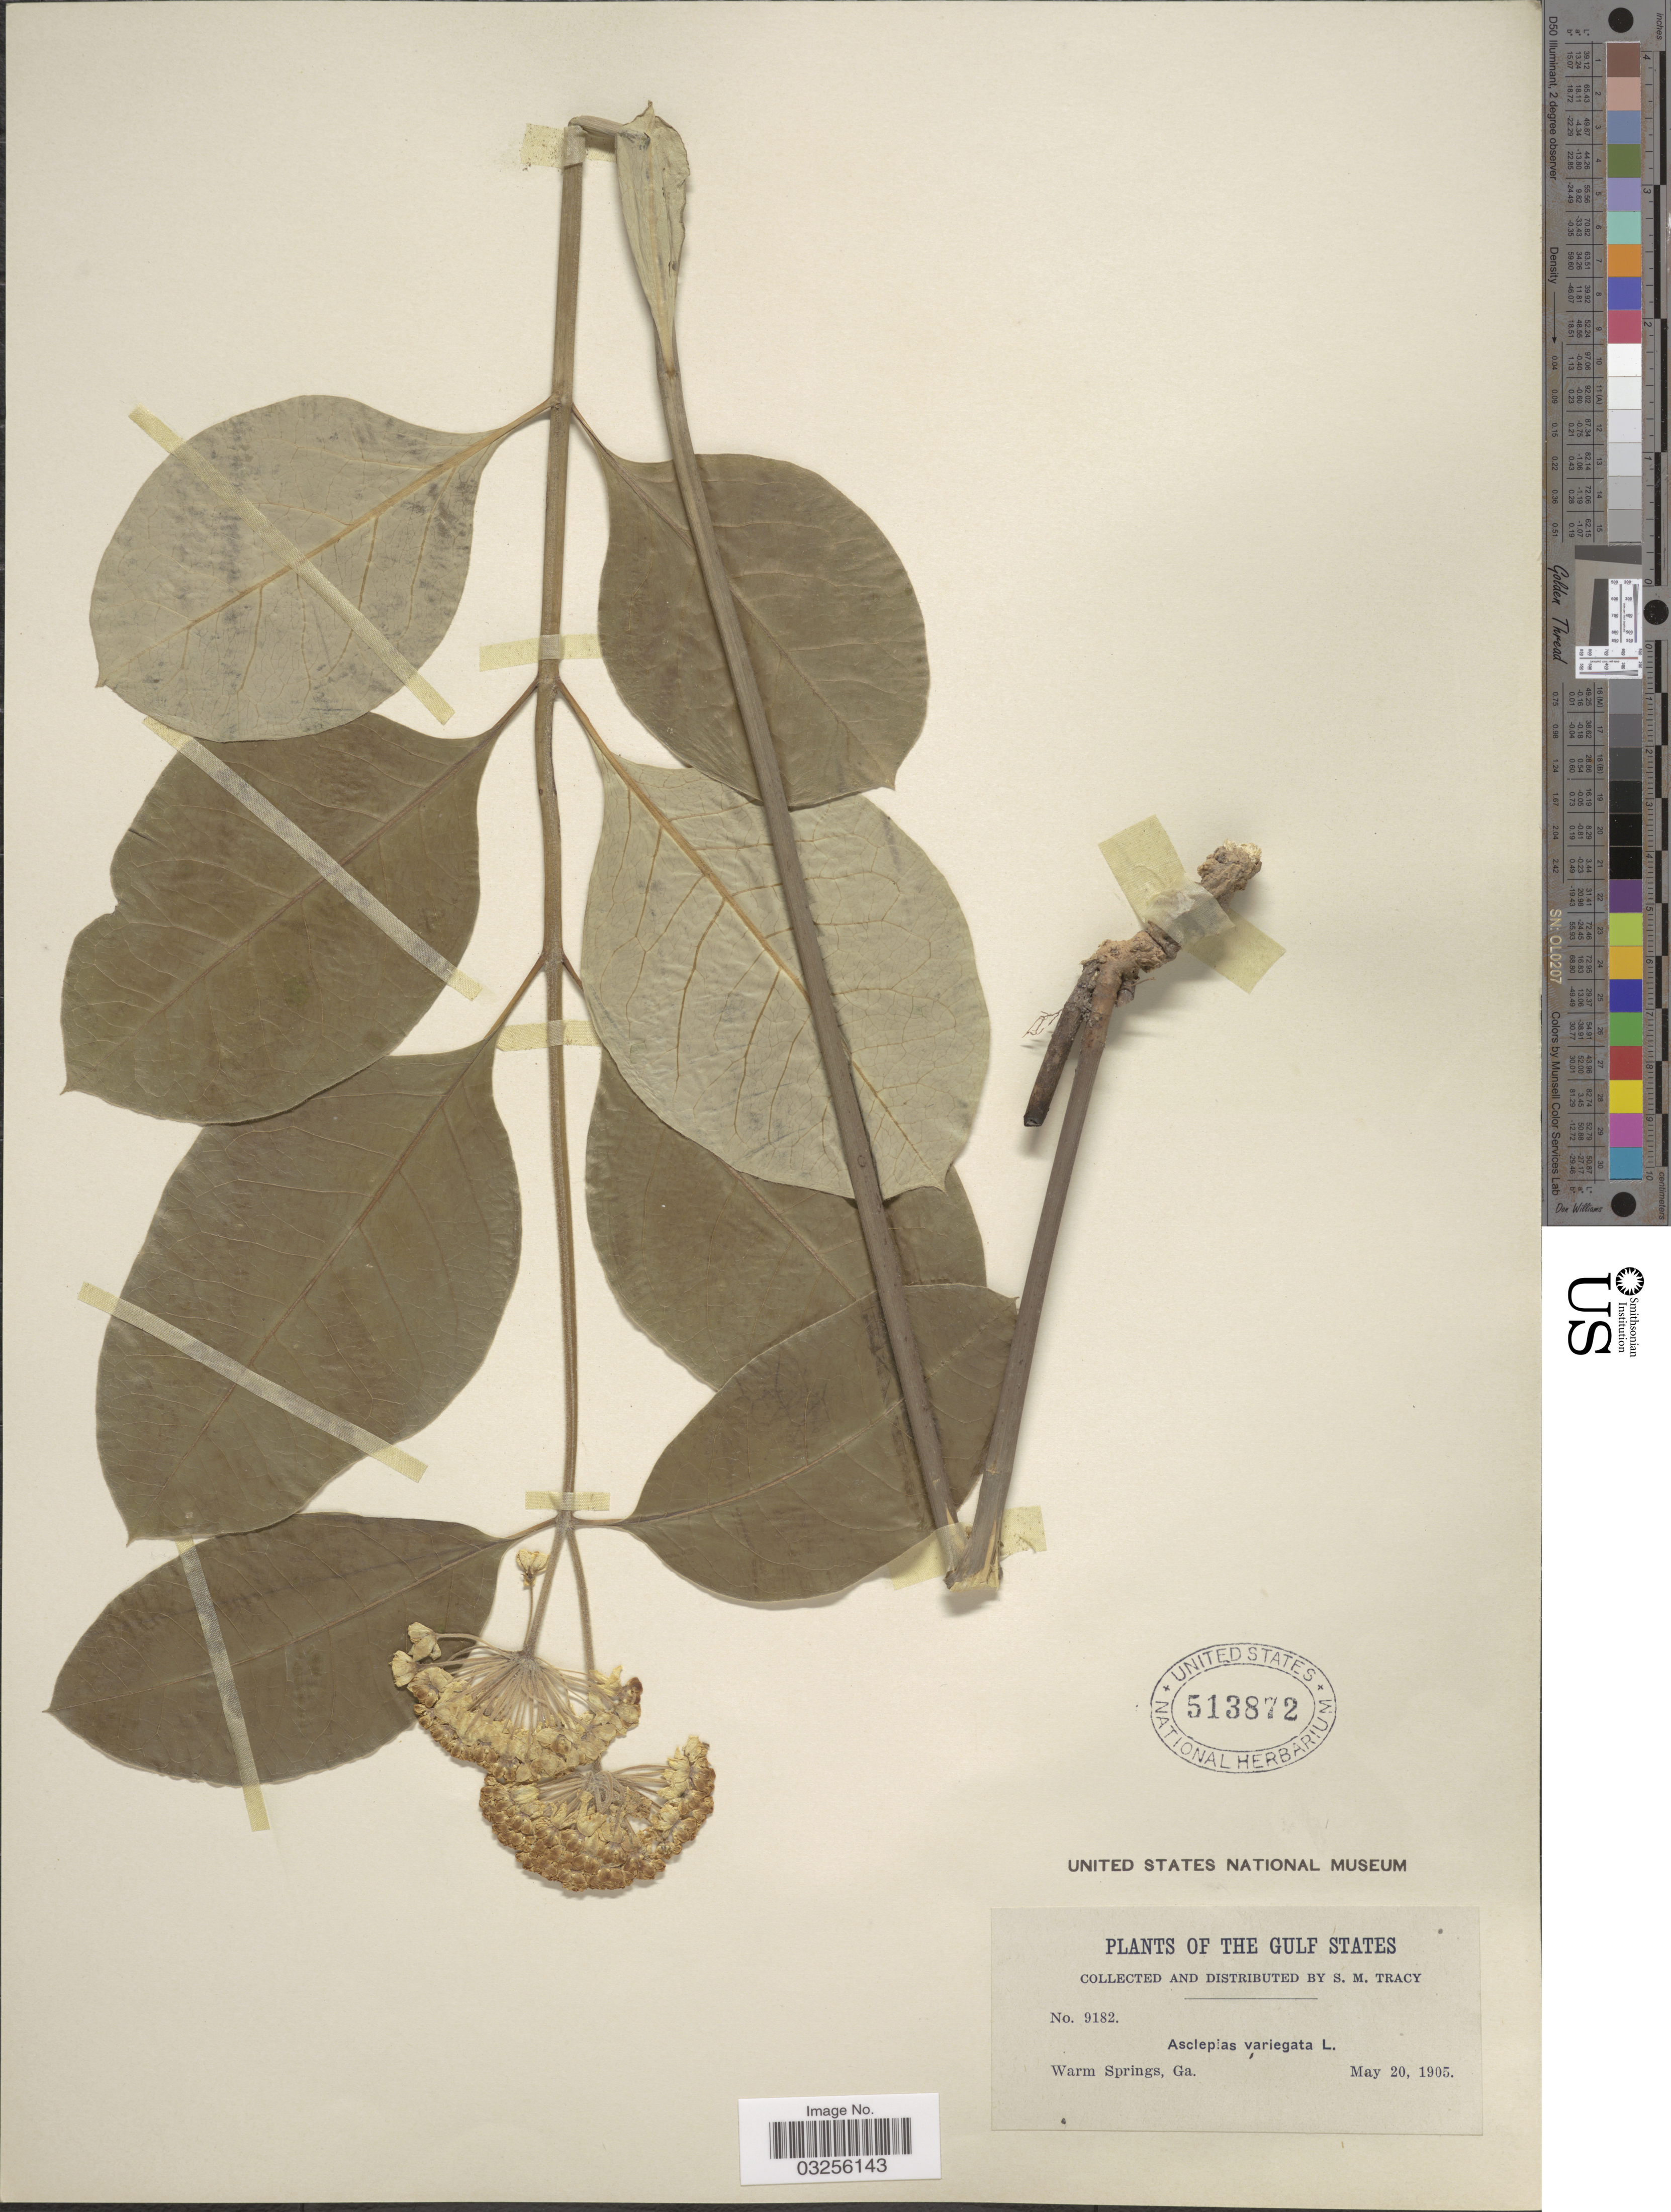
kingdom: Plantae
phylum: Tracheophyta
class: Magnoliopsida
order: Gentianales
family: Apocynaceae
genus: Asclepias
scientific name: Asclepias variegata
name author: L.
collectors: S. M. Tracy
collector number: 9182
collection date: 1905-05-20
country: United States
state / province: Georgia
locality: The Gulf States. Warm Springs, Ga.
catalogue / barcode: US 513872